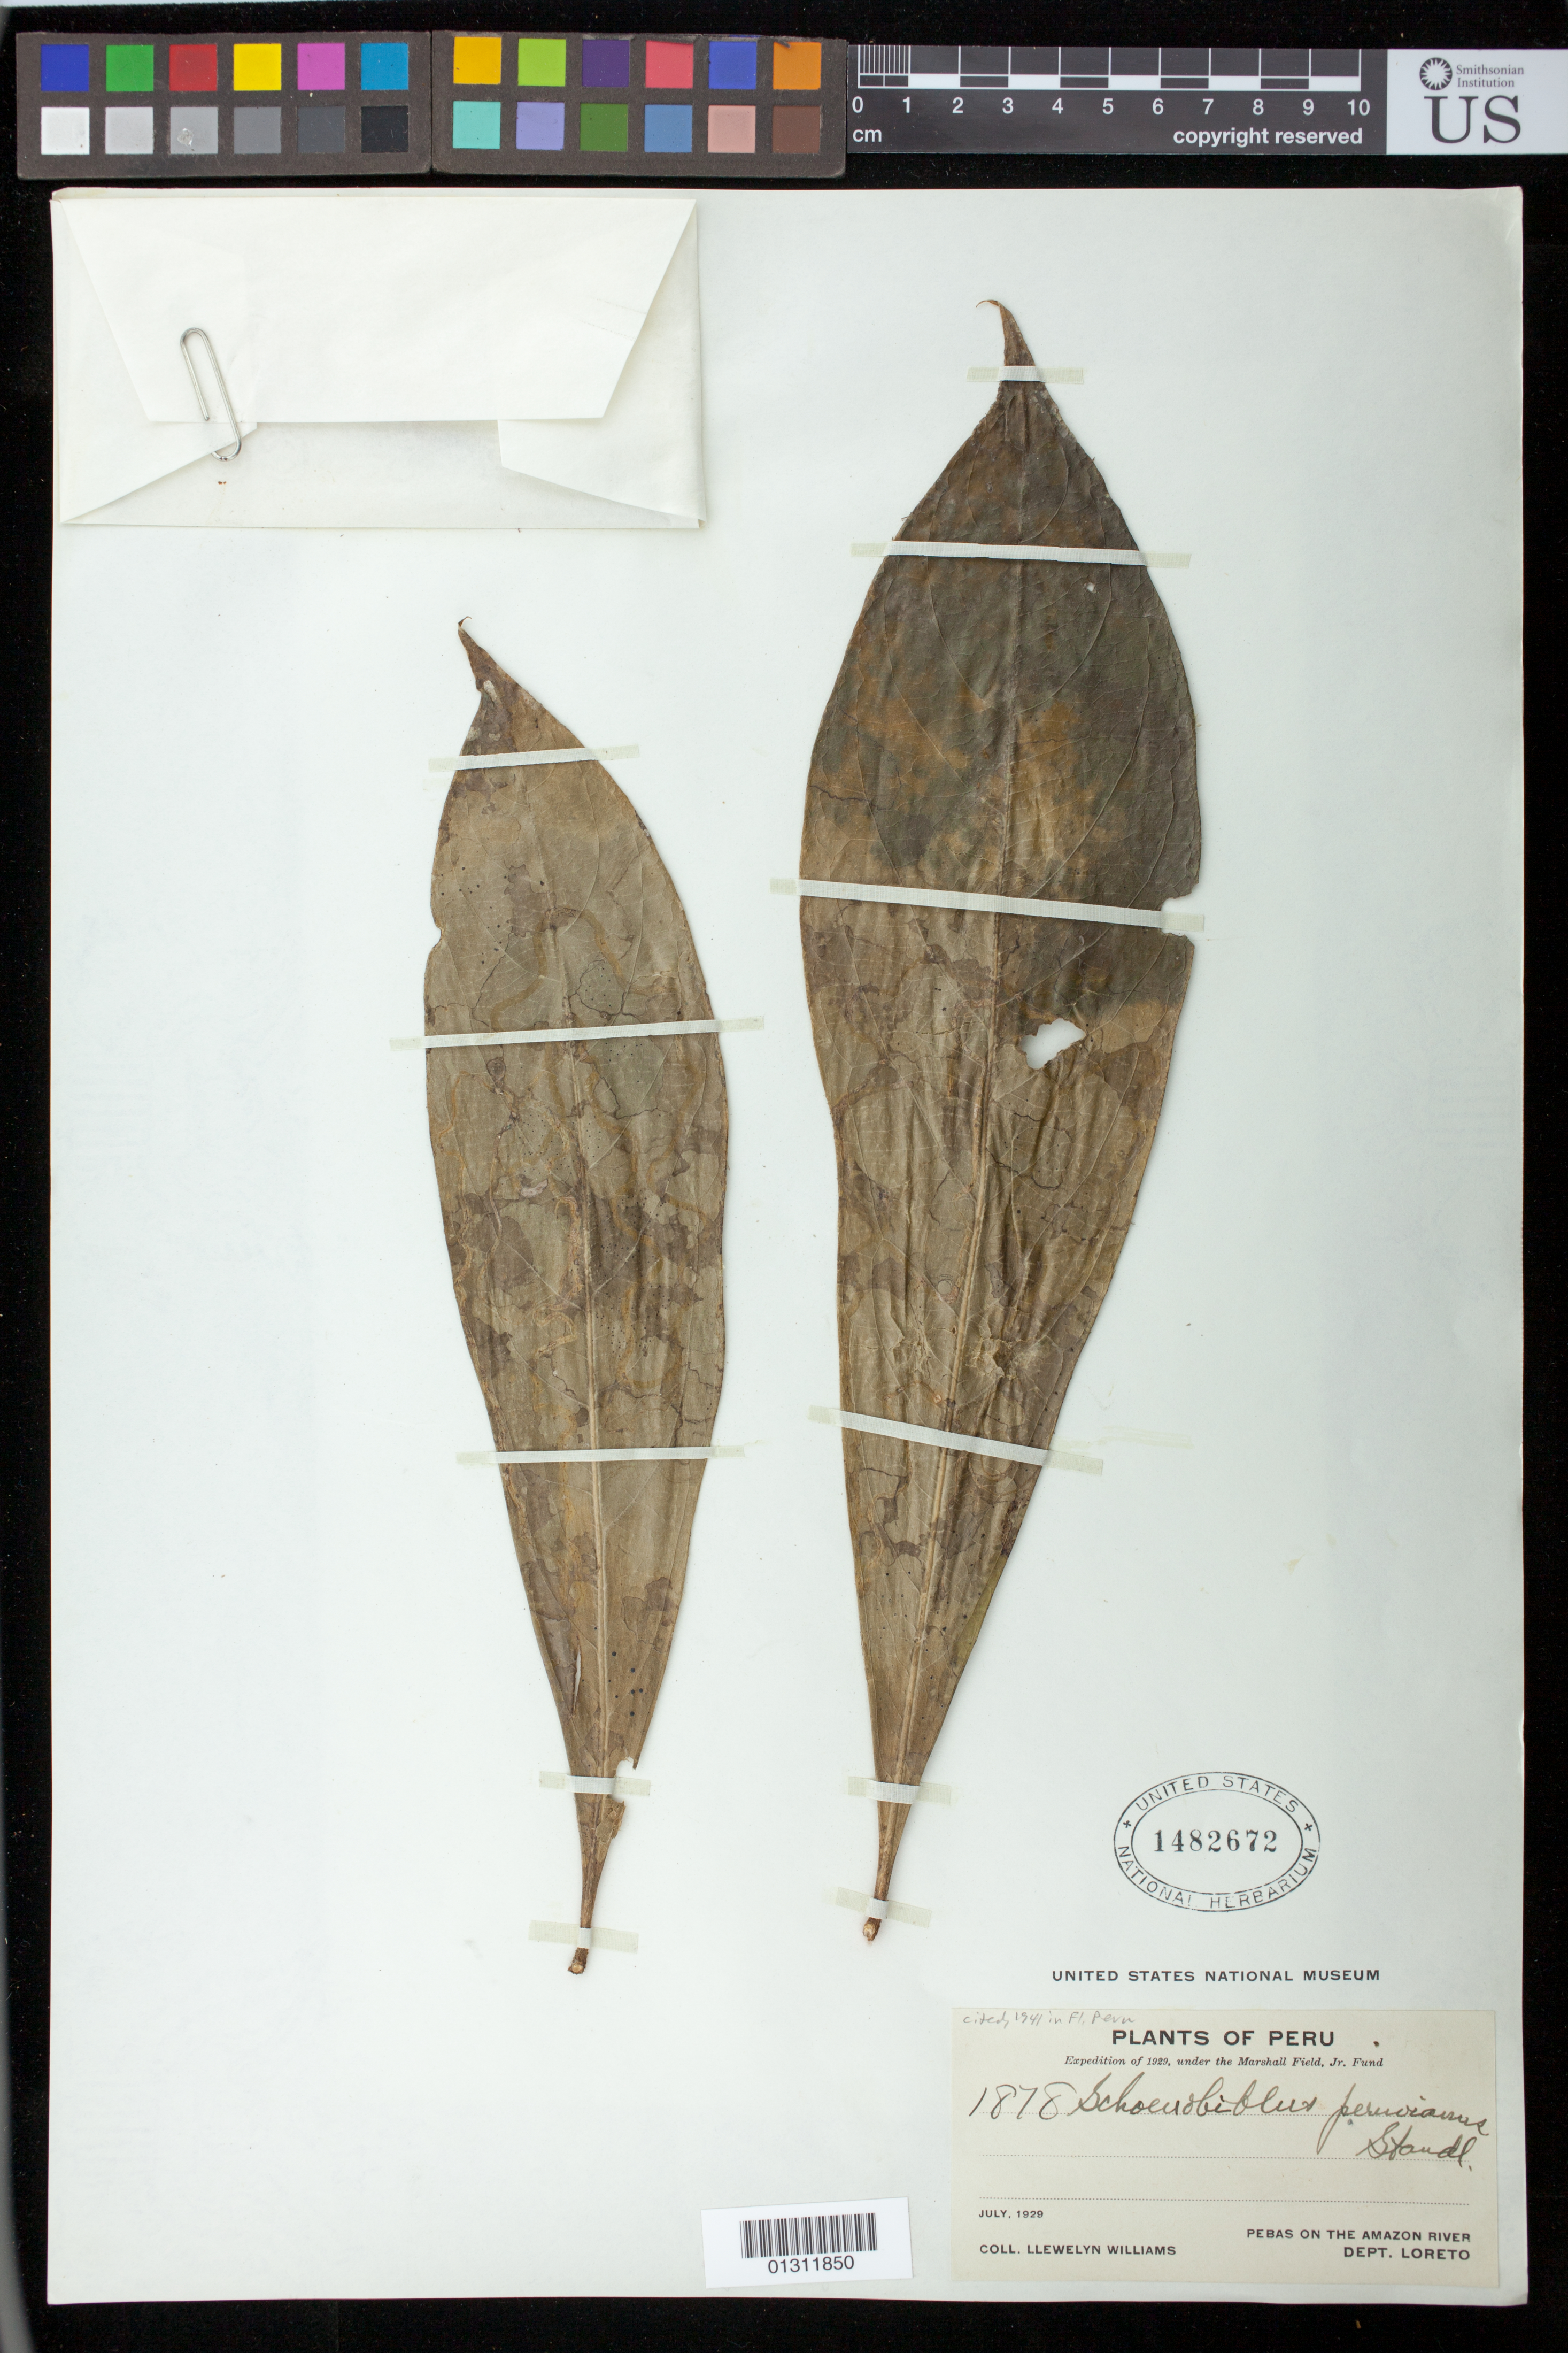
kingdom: Plantae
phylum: Tracheophyta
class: Magnoliopsida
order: Malvales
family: Thymelaeaceae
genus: Schoenobiblus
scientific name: Schoenobiblus peruvianus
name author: Standl.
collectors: Ll. Williams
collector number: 1878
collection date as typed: Jul 1929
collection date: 1929-07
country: Peru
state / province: Loreto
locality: Pebas on the amazon river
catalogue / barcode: US 1482672